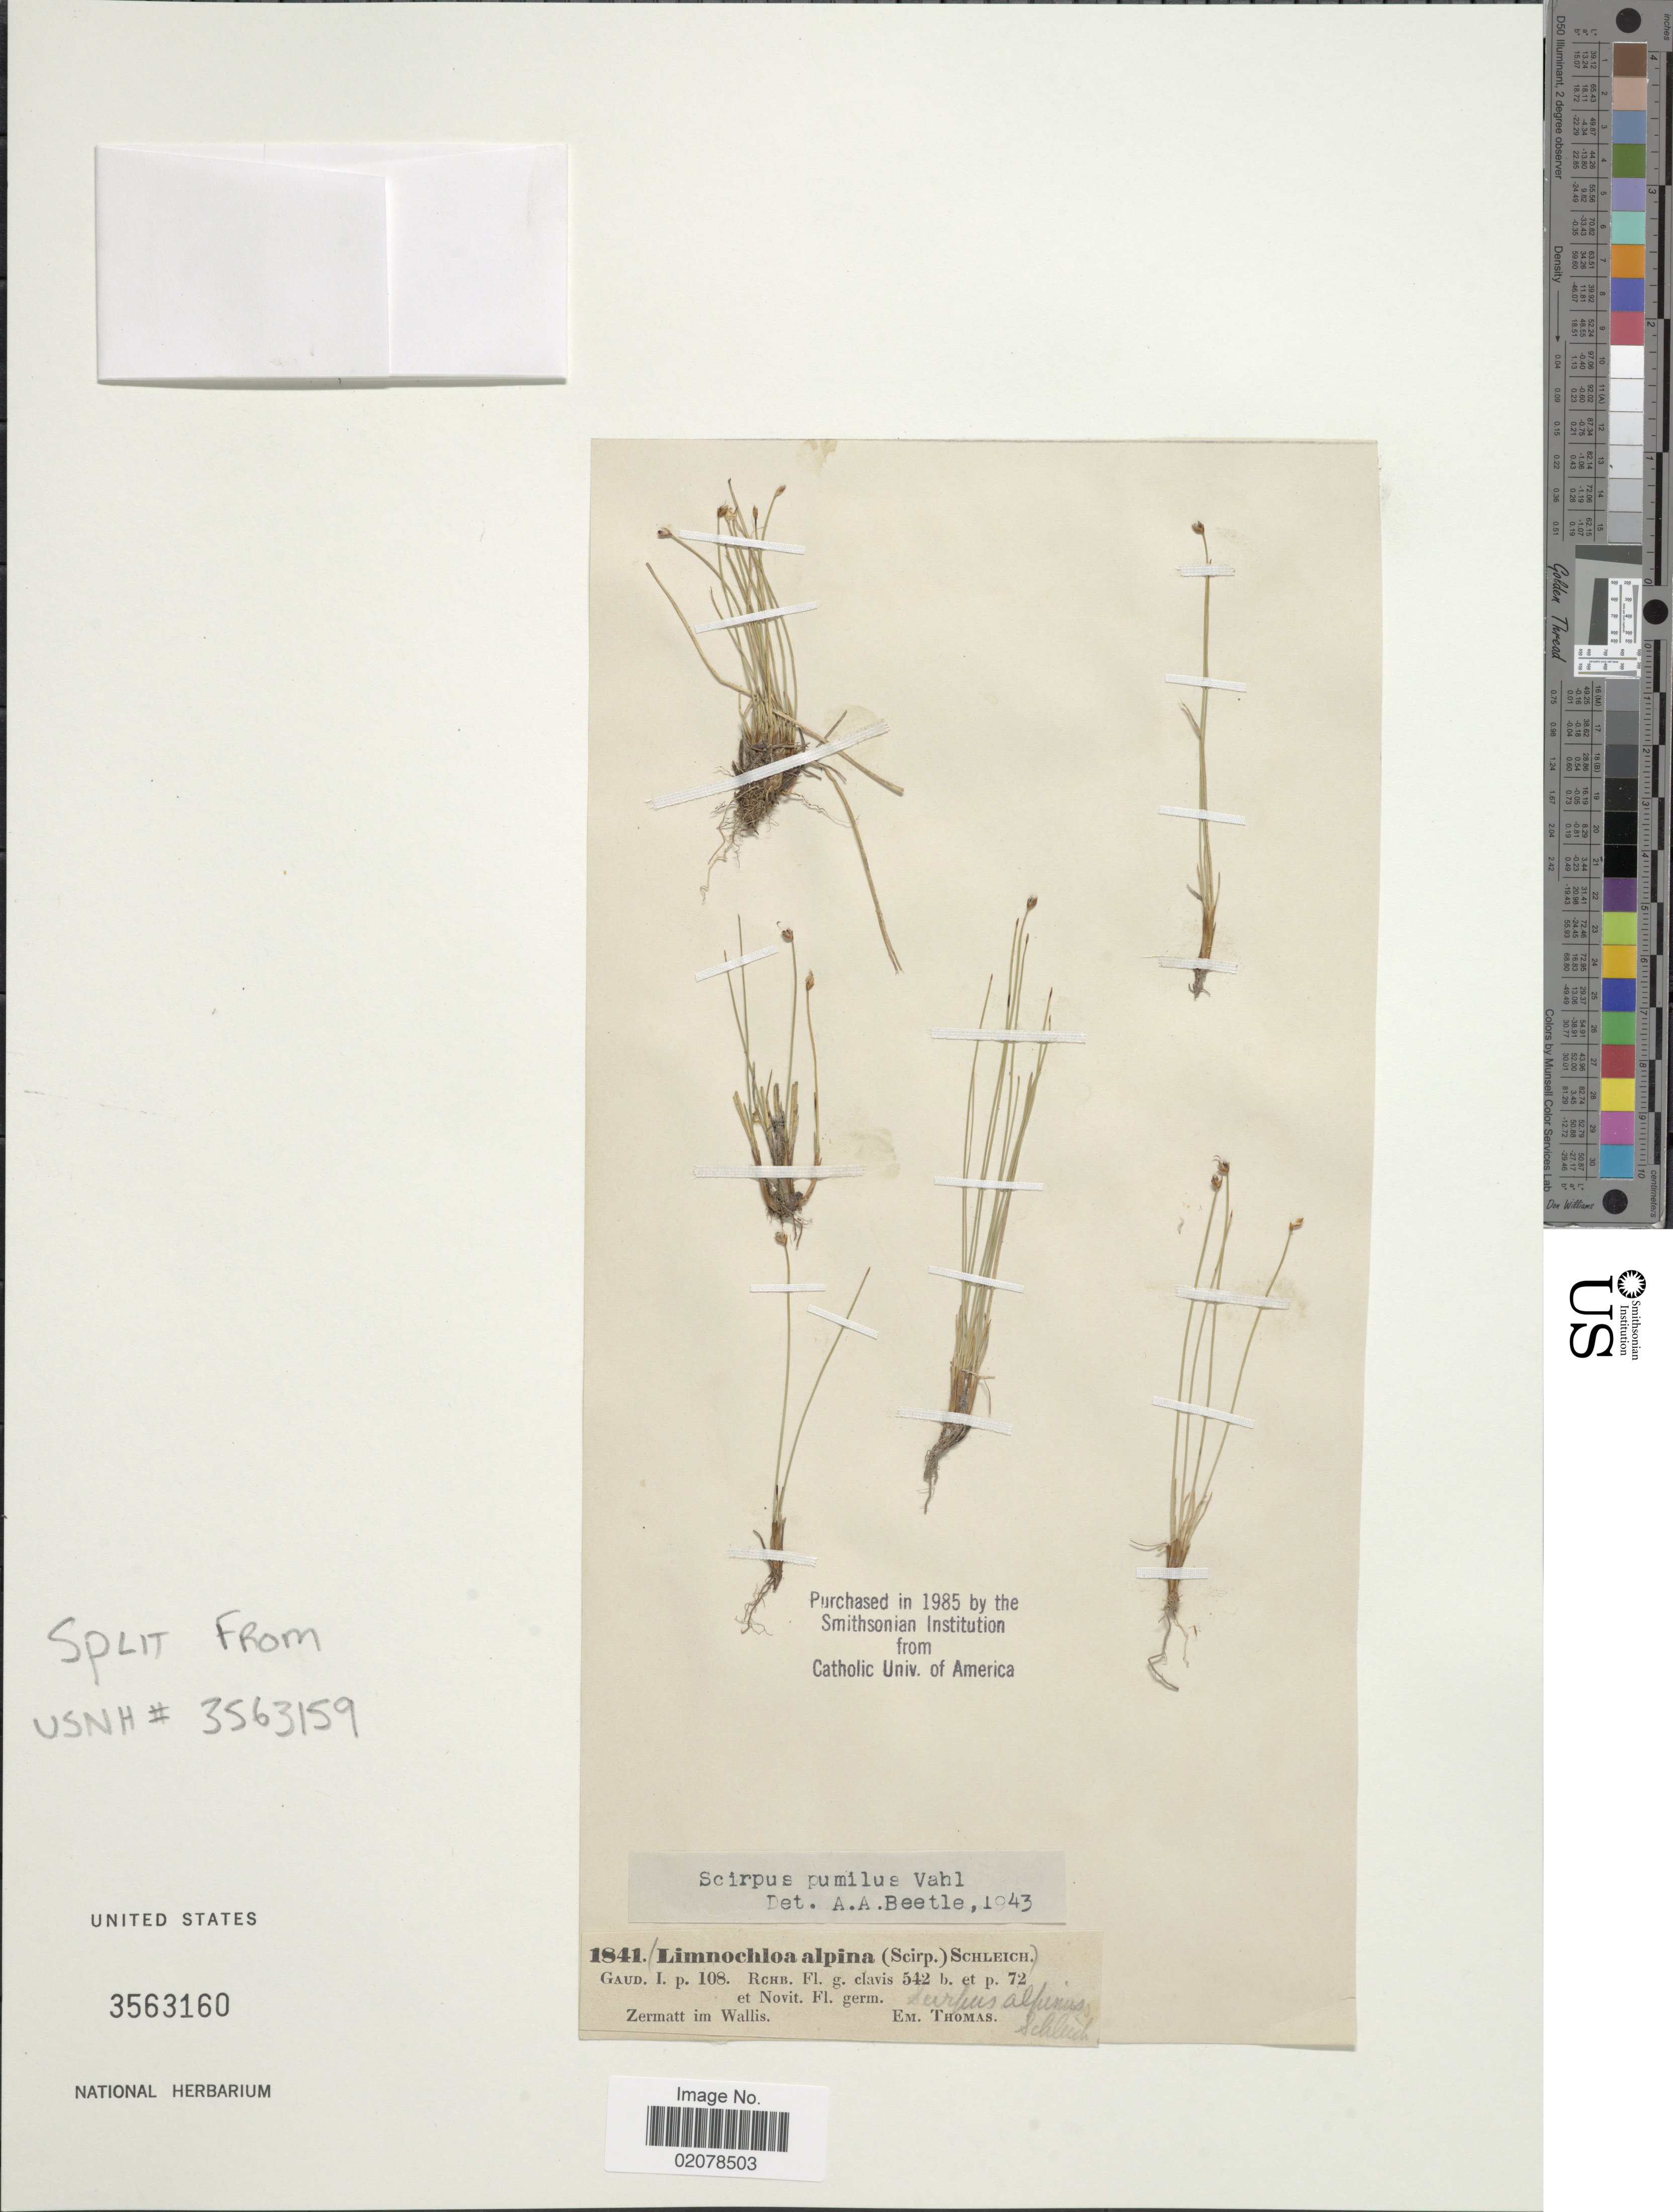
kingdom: Plantae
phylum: Tracheophyta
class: Liliopsida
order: Poales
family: Cyperaceae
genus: Trichophorum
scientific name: Trichophorum pumilum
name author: (Vahl) Schinz & Thell.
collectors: E. Thomas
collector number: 1841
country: Switzerland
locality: Zermatt im Wallis, et Novit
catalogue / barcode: US 3563160